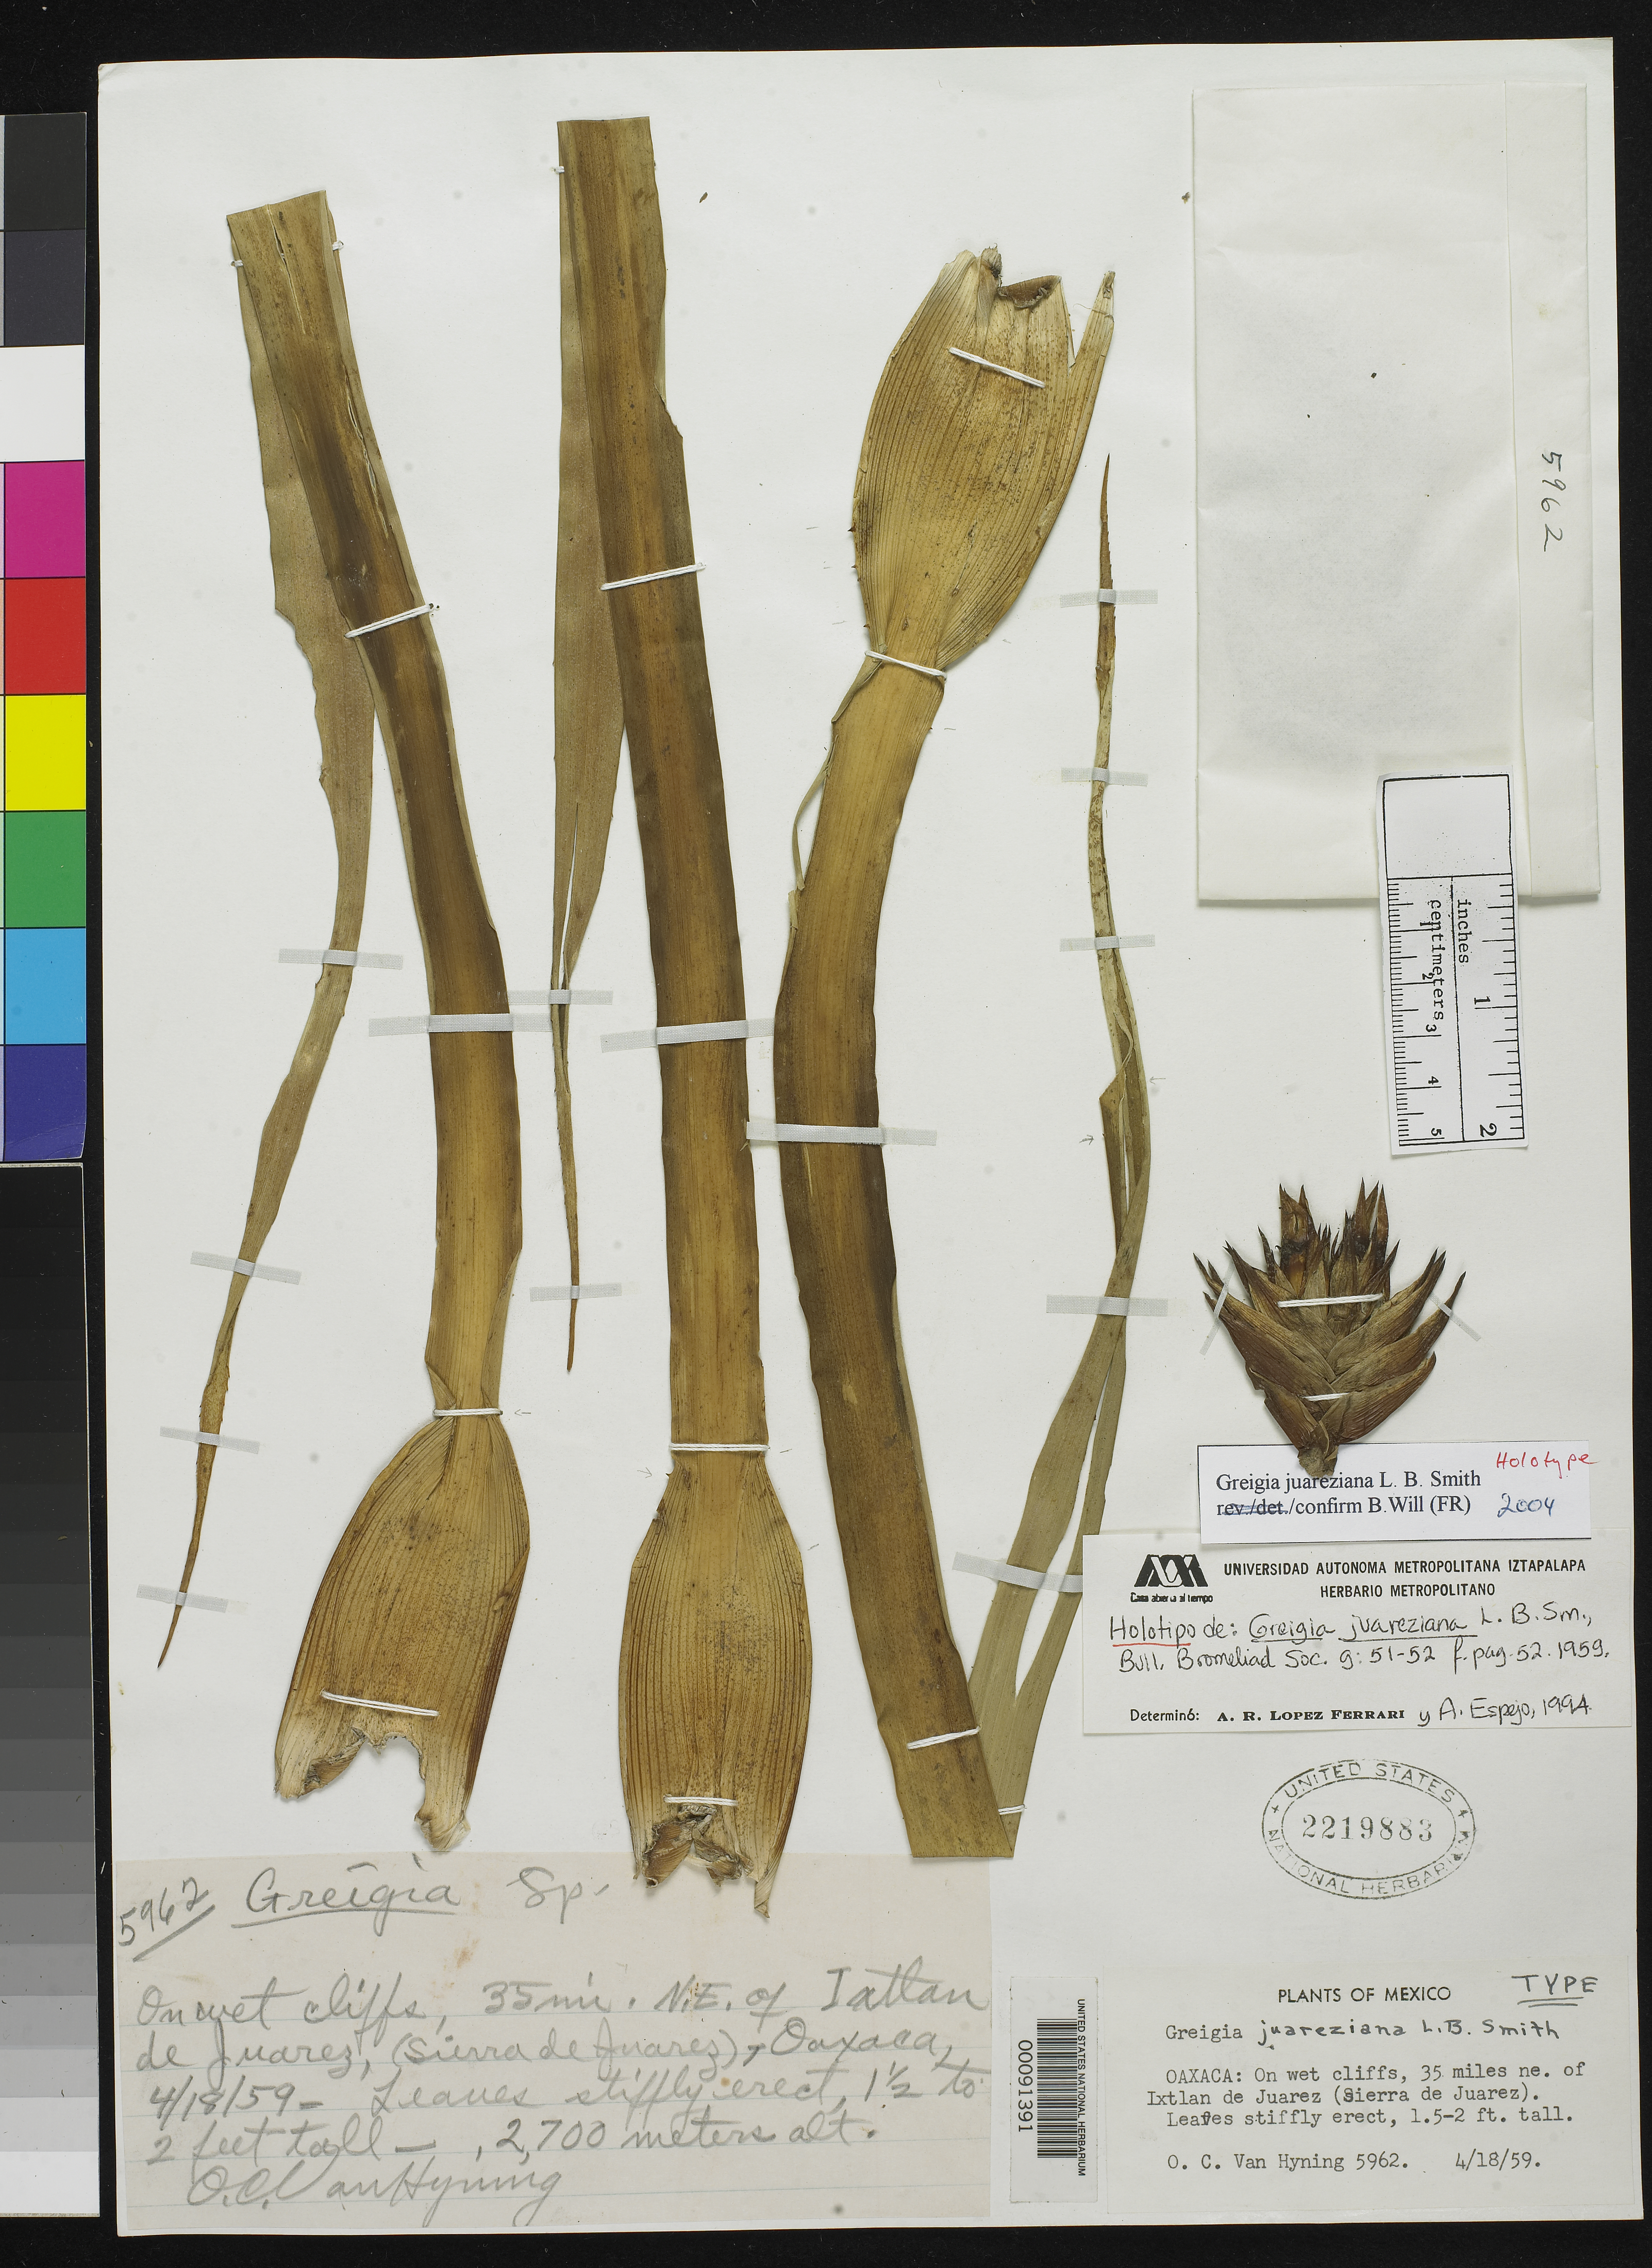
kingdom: Plantae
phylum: Tracheophyta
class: Liliopsida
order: Poales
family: Bromeliaceae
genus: Greigia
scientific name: Greigia juareziana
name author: L.B. Sm.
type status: Holotype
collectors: O. Van Hyning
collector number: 5962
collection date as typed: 18 Apr 1959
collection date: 1959-04-18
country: Mexico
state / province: Oaxaca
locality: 35 mi NE of Ixtlan de Juarez, Sierra de Juarez.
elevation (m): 2700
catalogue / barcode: US 2219883